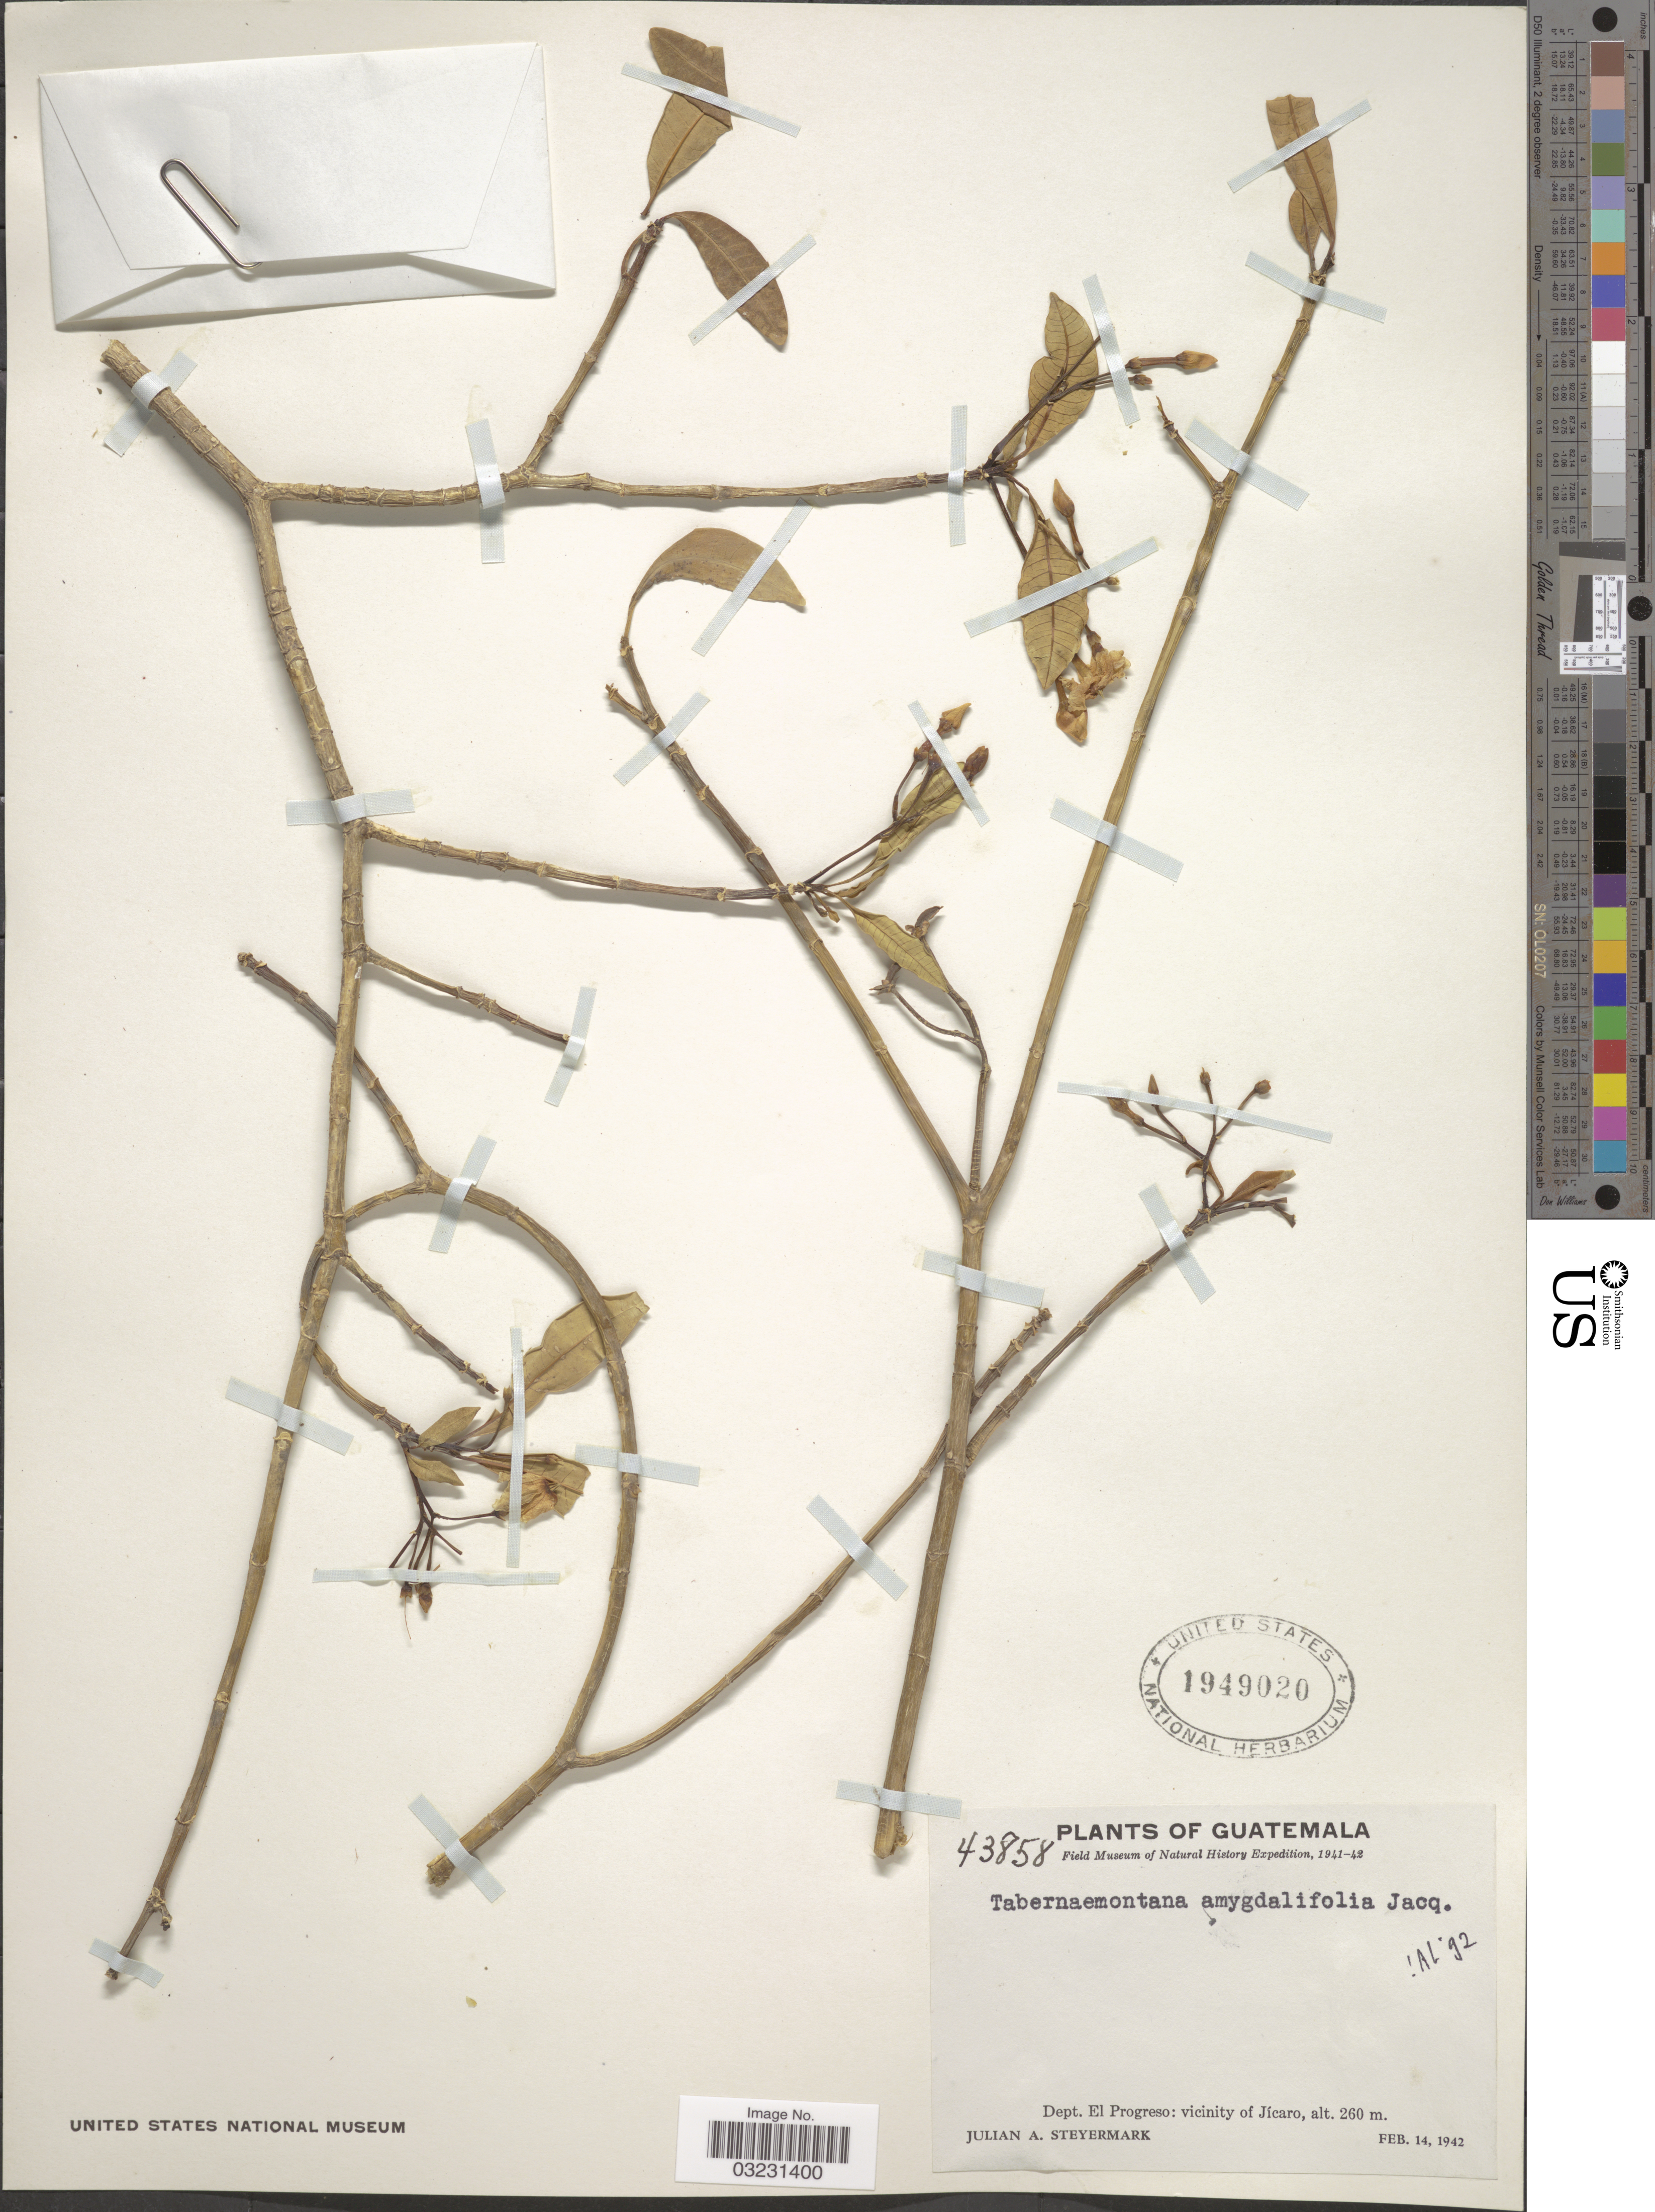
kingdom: Plantae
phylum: Tracheophyta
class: Magnoliopsida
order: Gentianales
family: Apocynaceae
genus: Tabernaemontana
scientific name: Tabernaemontana amygdalifolia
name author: Jacq.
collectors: J. Steyermark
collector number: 43858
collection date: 1942-02-14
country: Guatemala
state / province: El Progreso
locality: Dept. El Progreso: vicinity of Jícaro.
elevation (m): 260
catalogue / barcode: US 1949020